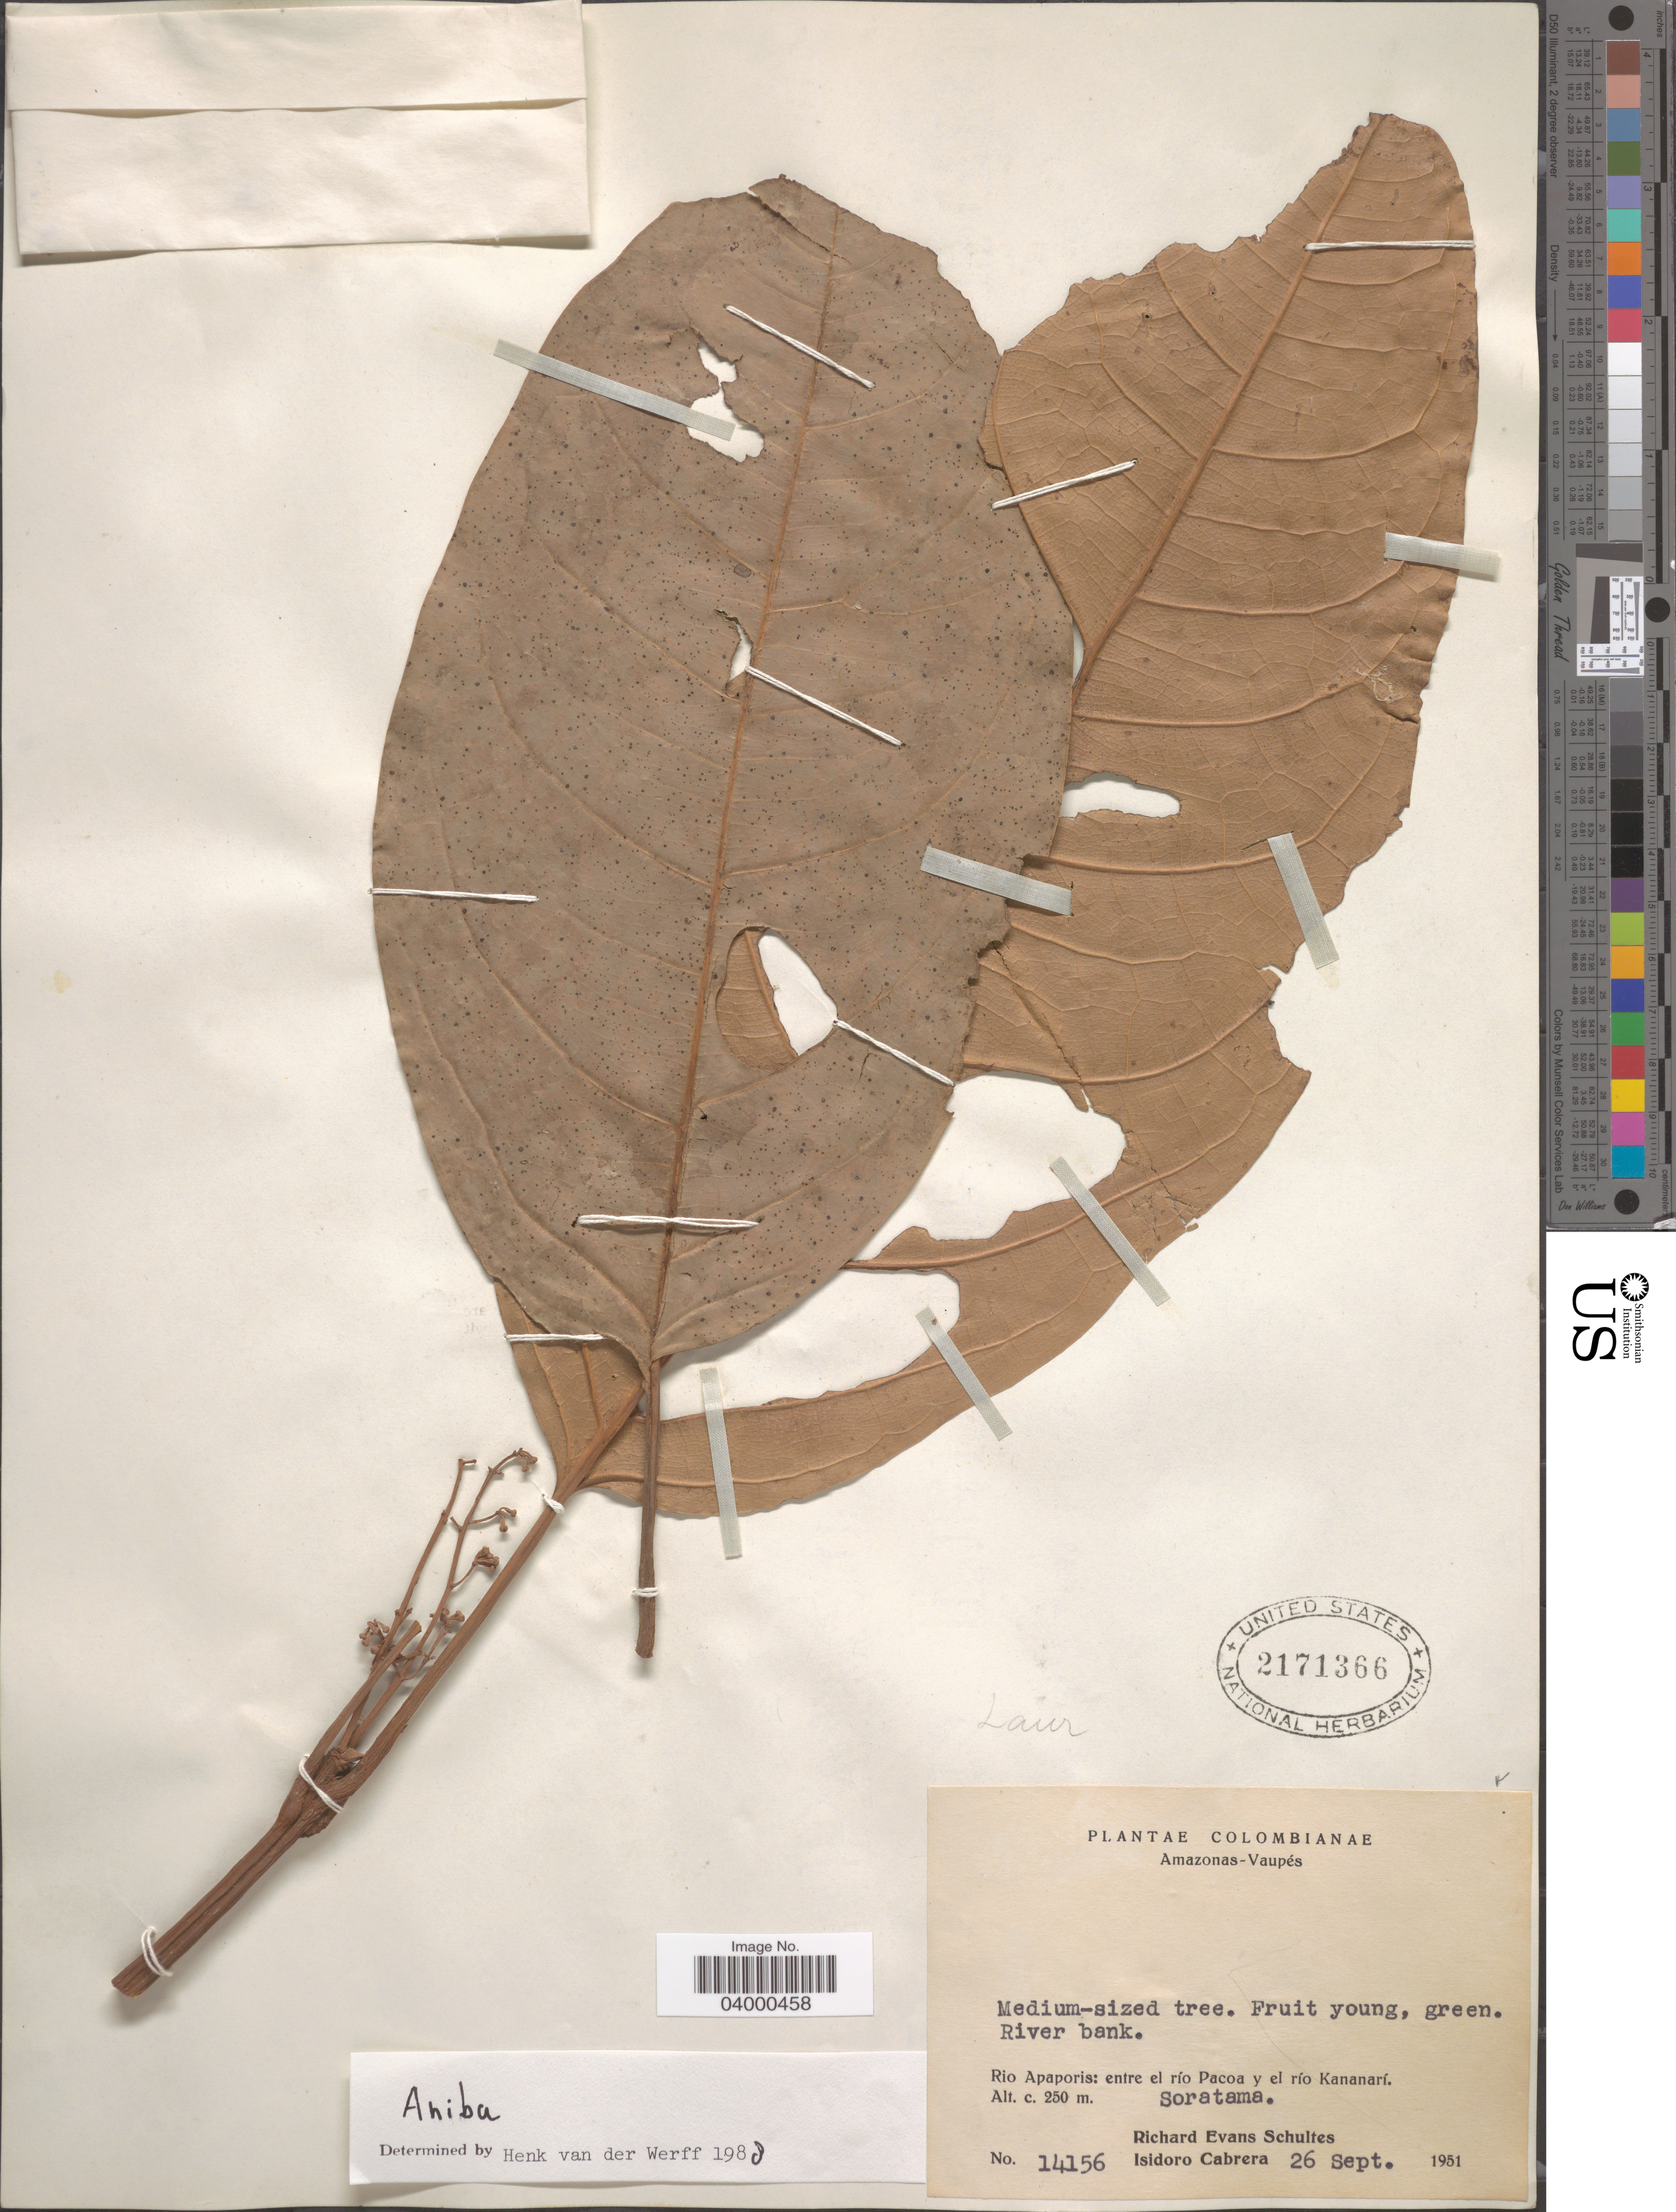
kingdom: Plantae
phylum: Tracheophyta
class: Magnoliopsida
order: Laurales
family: Lauraceae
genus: Aniba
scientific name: Aniba sp.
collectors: R. E. Schultes & I. Cabrera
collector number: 14156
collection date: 1951-09-26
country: Colombia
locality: Amazonas-Vaupés. Rio Apaporis: entre el río Pacoa y el río Kananarí. Soratama.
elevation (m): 250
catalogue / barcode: US 2171366